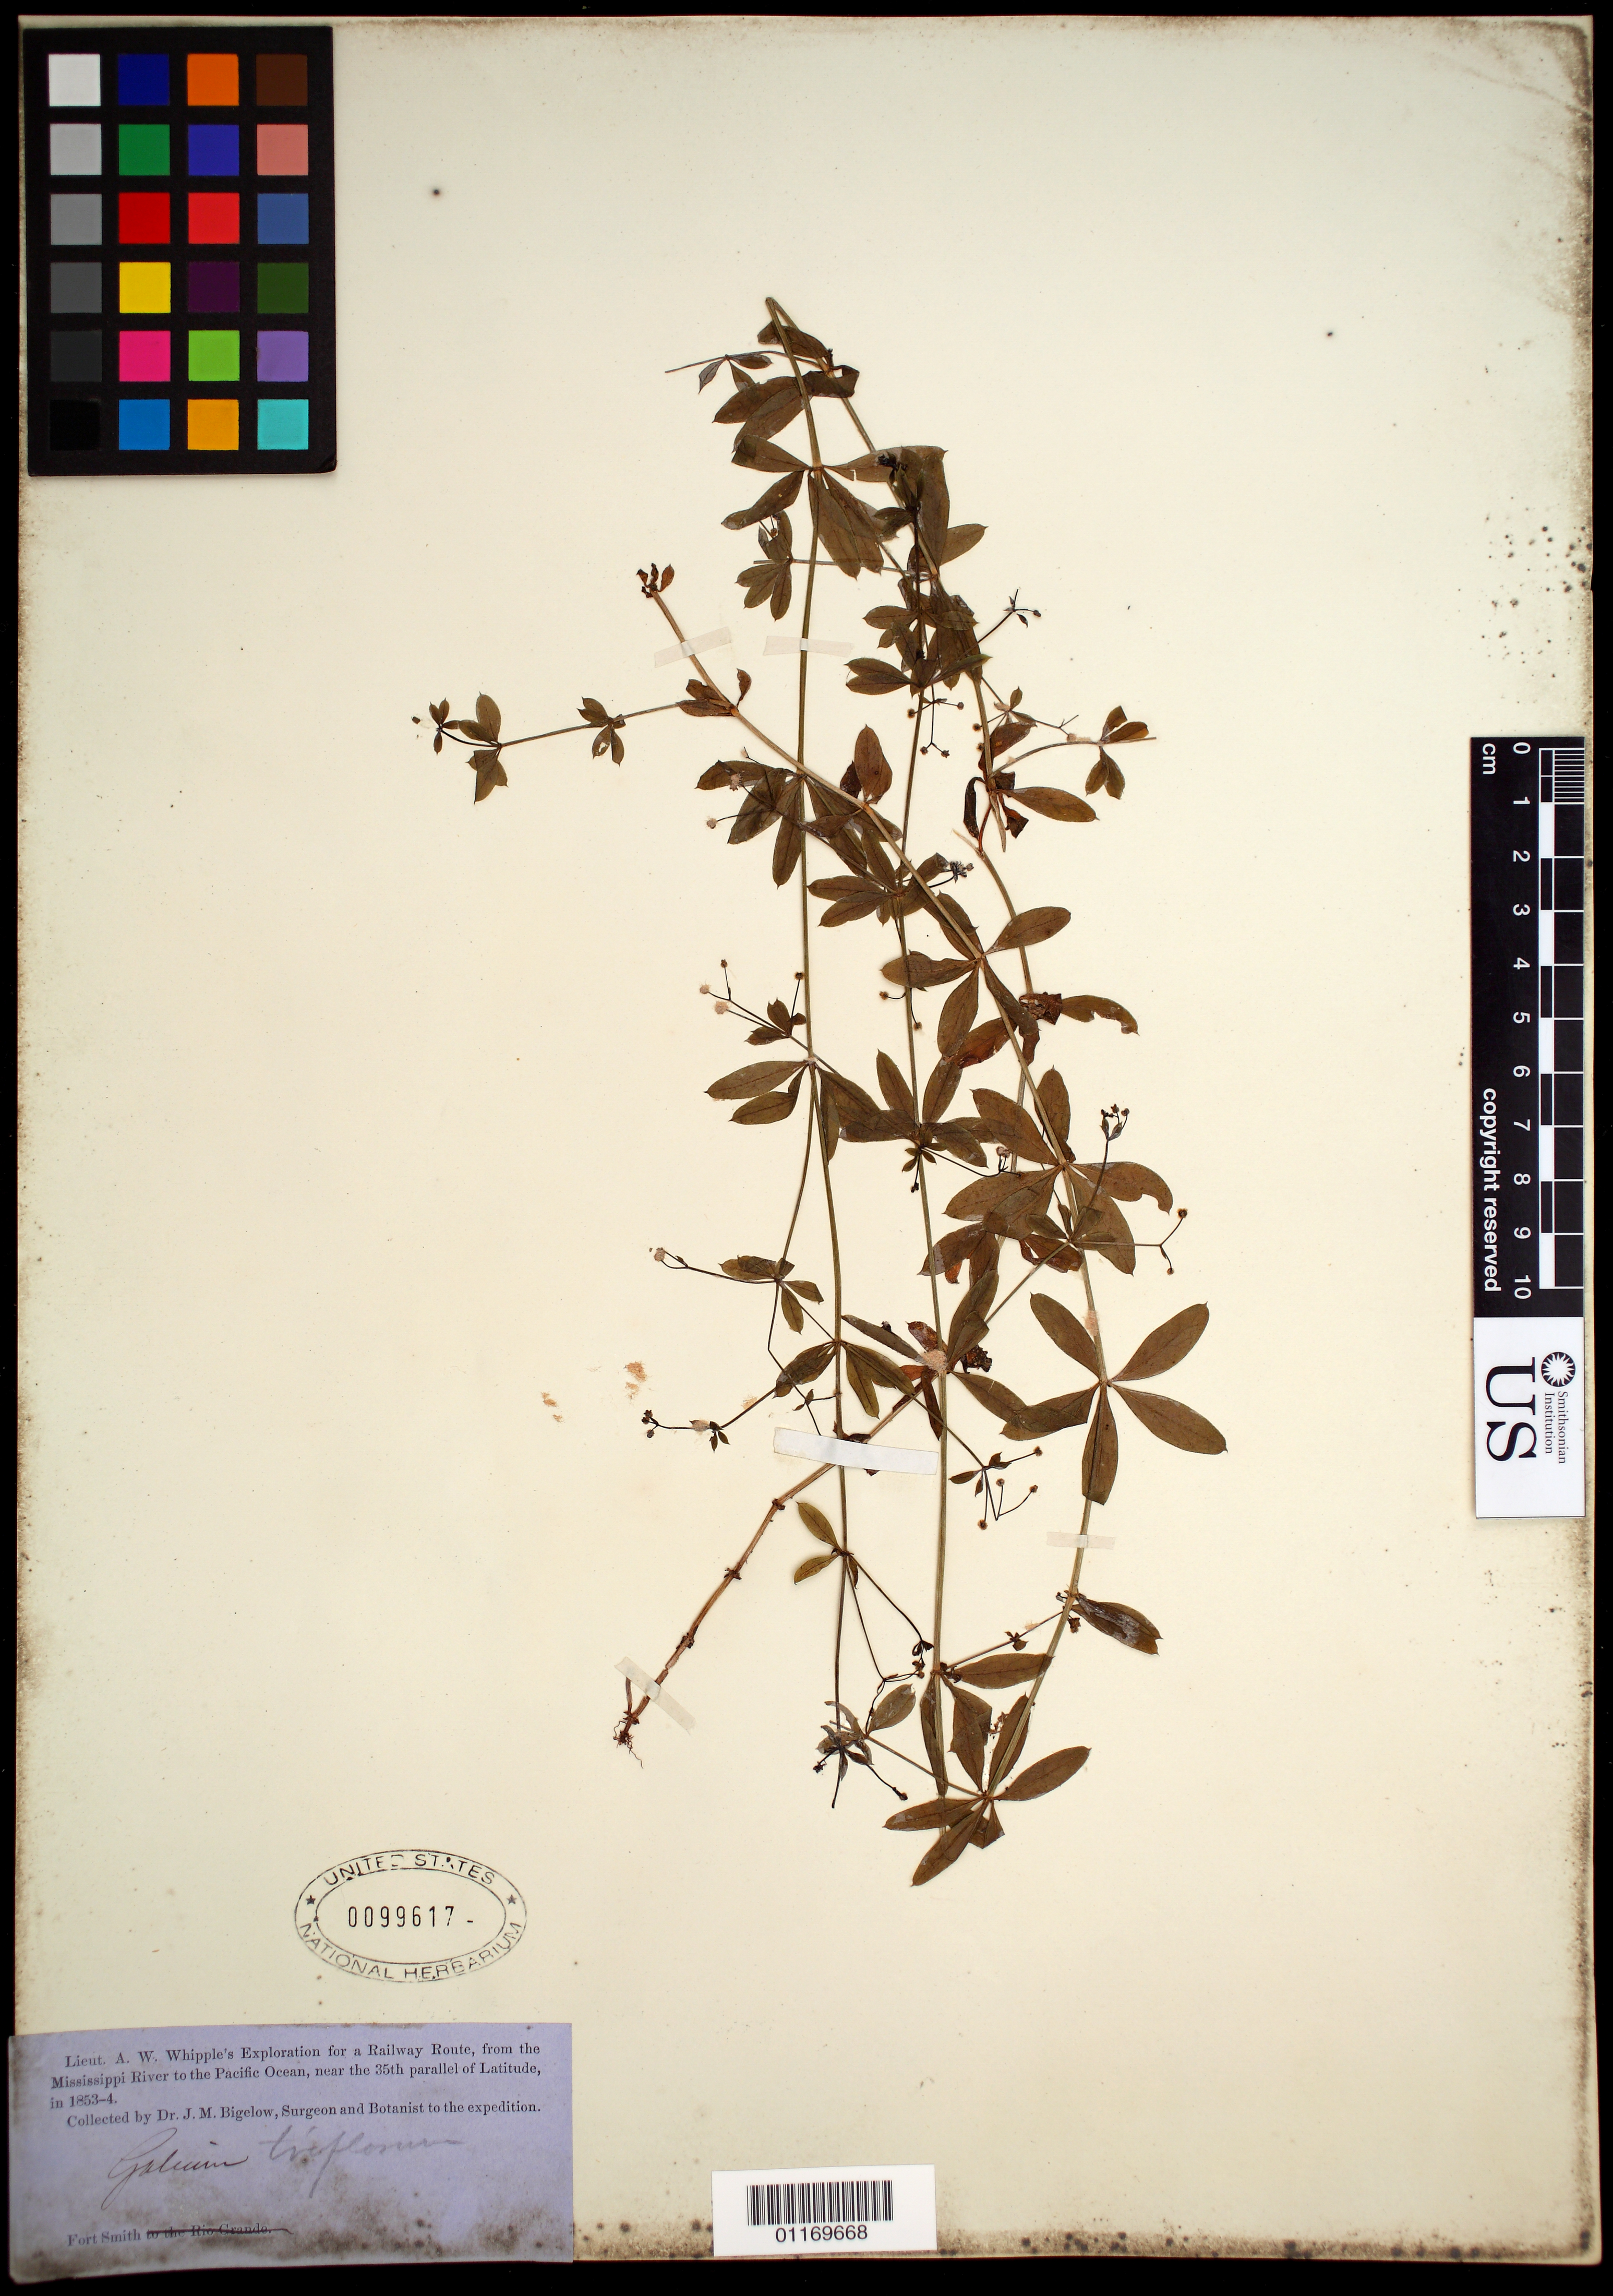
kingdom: Plantae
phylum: Tracheophyta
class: Magnoliopsida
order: Gentianales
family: Rubiaceae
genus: Galium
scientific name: Galium triflorum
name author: Michx.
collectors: J. M. Bigelow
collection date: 1853/1854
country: United States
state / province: Arkansas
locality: Fort Smiyh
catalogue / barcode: US 99617